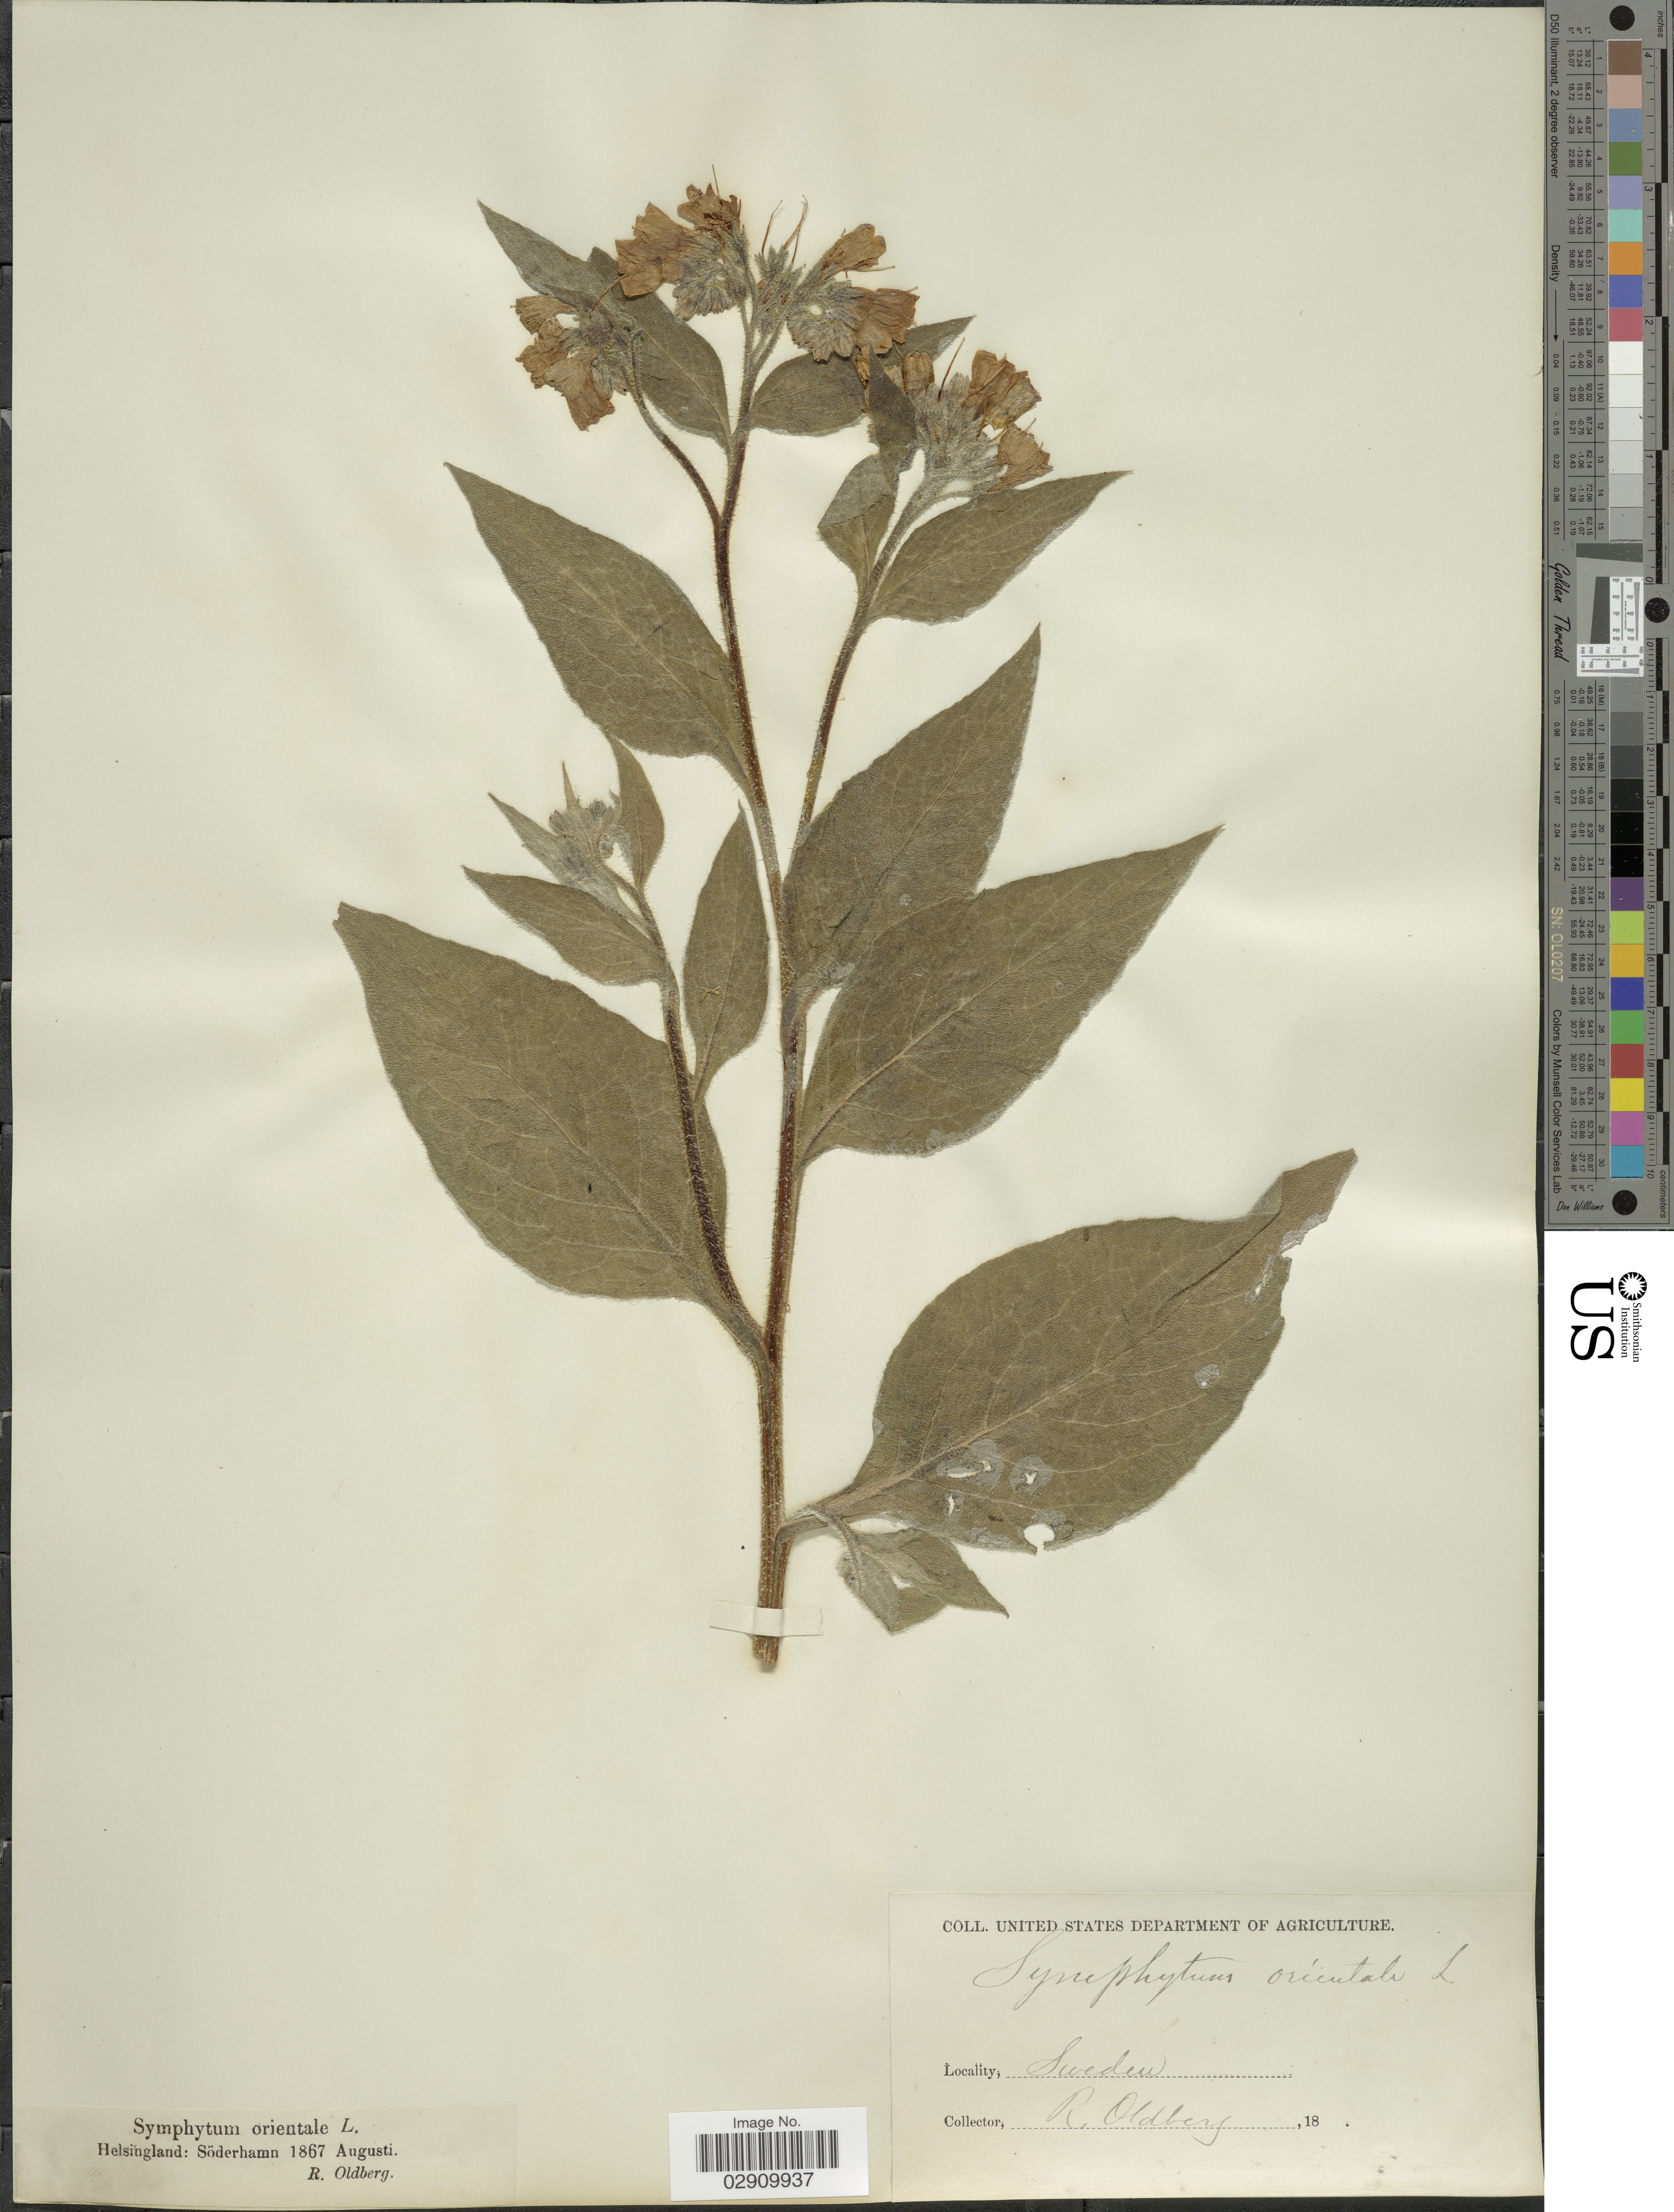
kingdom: Plantae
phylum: Tracheophyta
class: Magnoliopsida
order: Boraginales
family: Boraginaceae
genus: Symphytum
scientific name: Symphytum orientale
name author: L.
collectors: R. Oldberg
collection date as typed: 18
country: Sweden